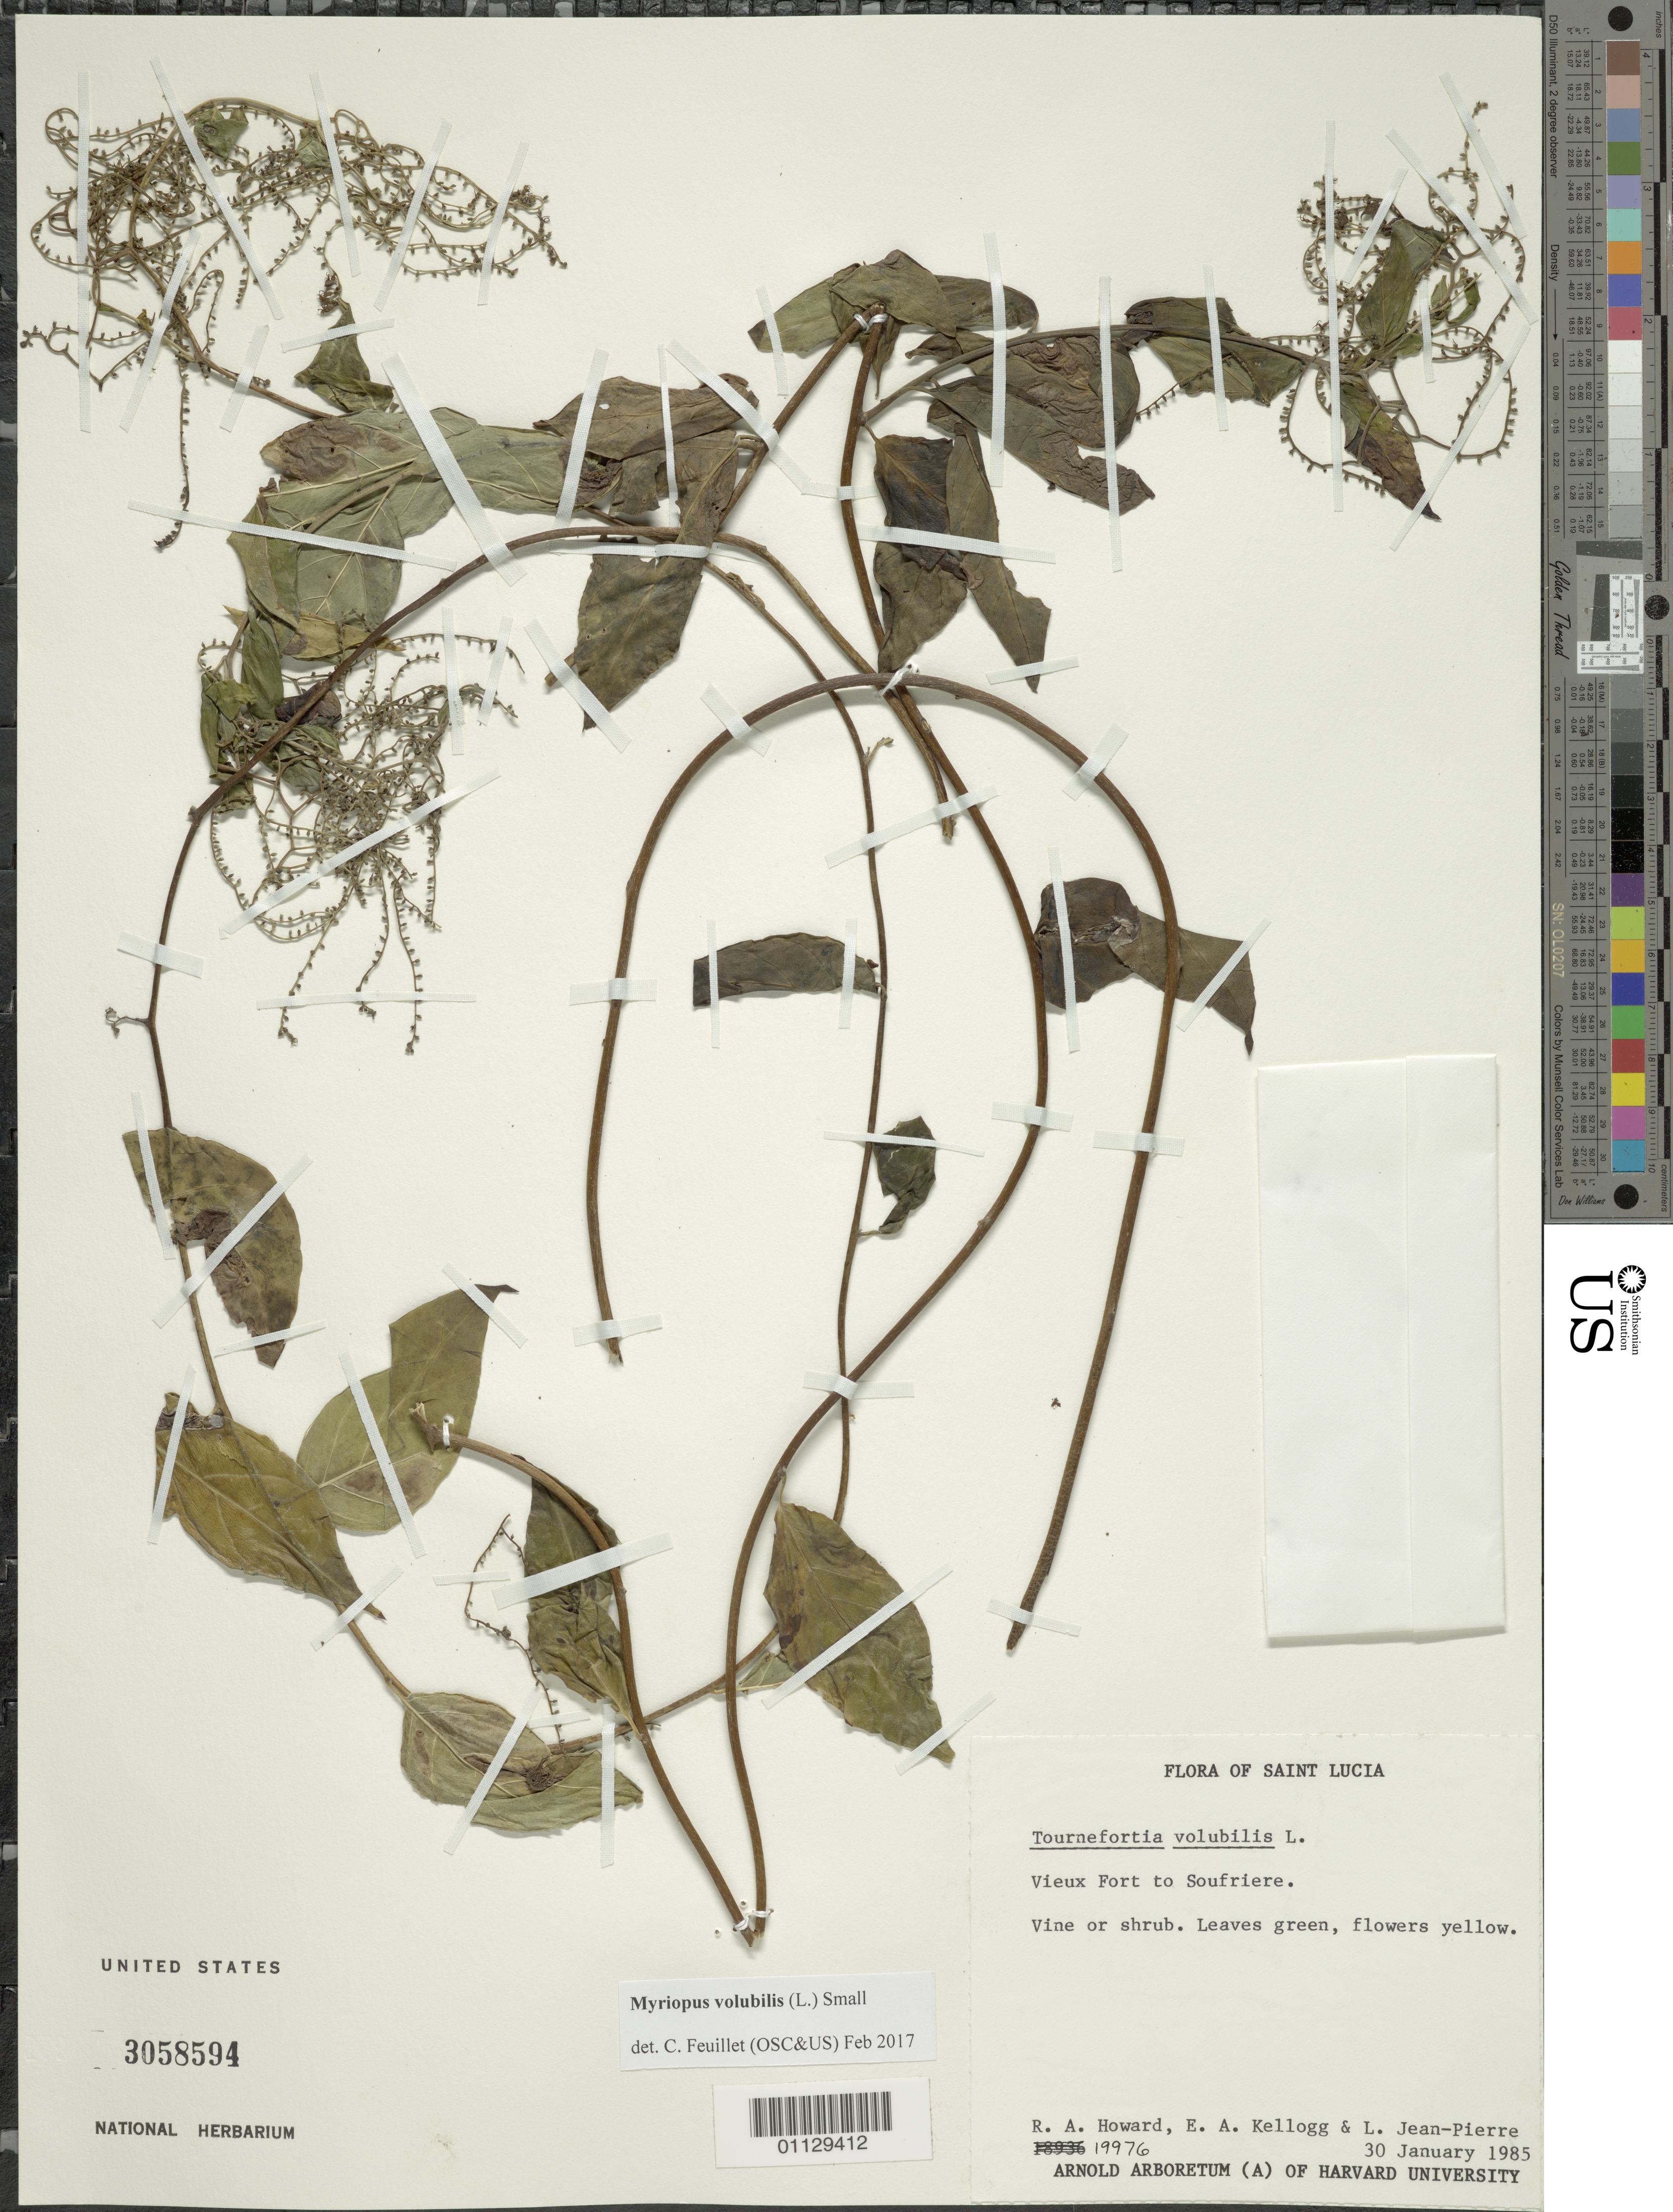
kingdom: Plantae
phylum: Tracheophyta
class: Magnoliopsida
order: Boraginales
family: Heliotropiaceae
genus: Myriopus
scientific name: Myriopus volubilis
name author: (L.) Small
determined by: Feuillet, C.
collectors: R. A. Howard, E. A. Kellogg & L. L. Jean-Pierre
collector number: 19976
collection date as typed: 30 Jan 1985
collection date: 1985-01-30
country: St. Lucia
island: St. Lucia I.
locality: Vieux Fort to Soufriere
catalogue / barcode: US 3058594